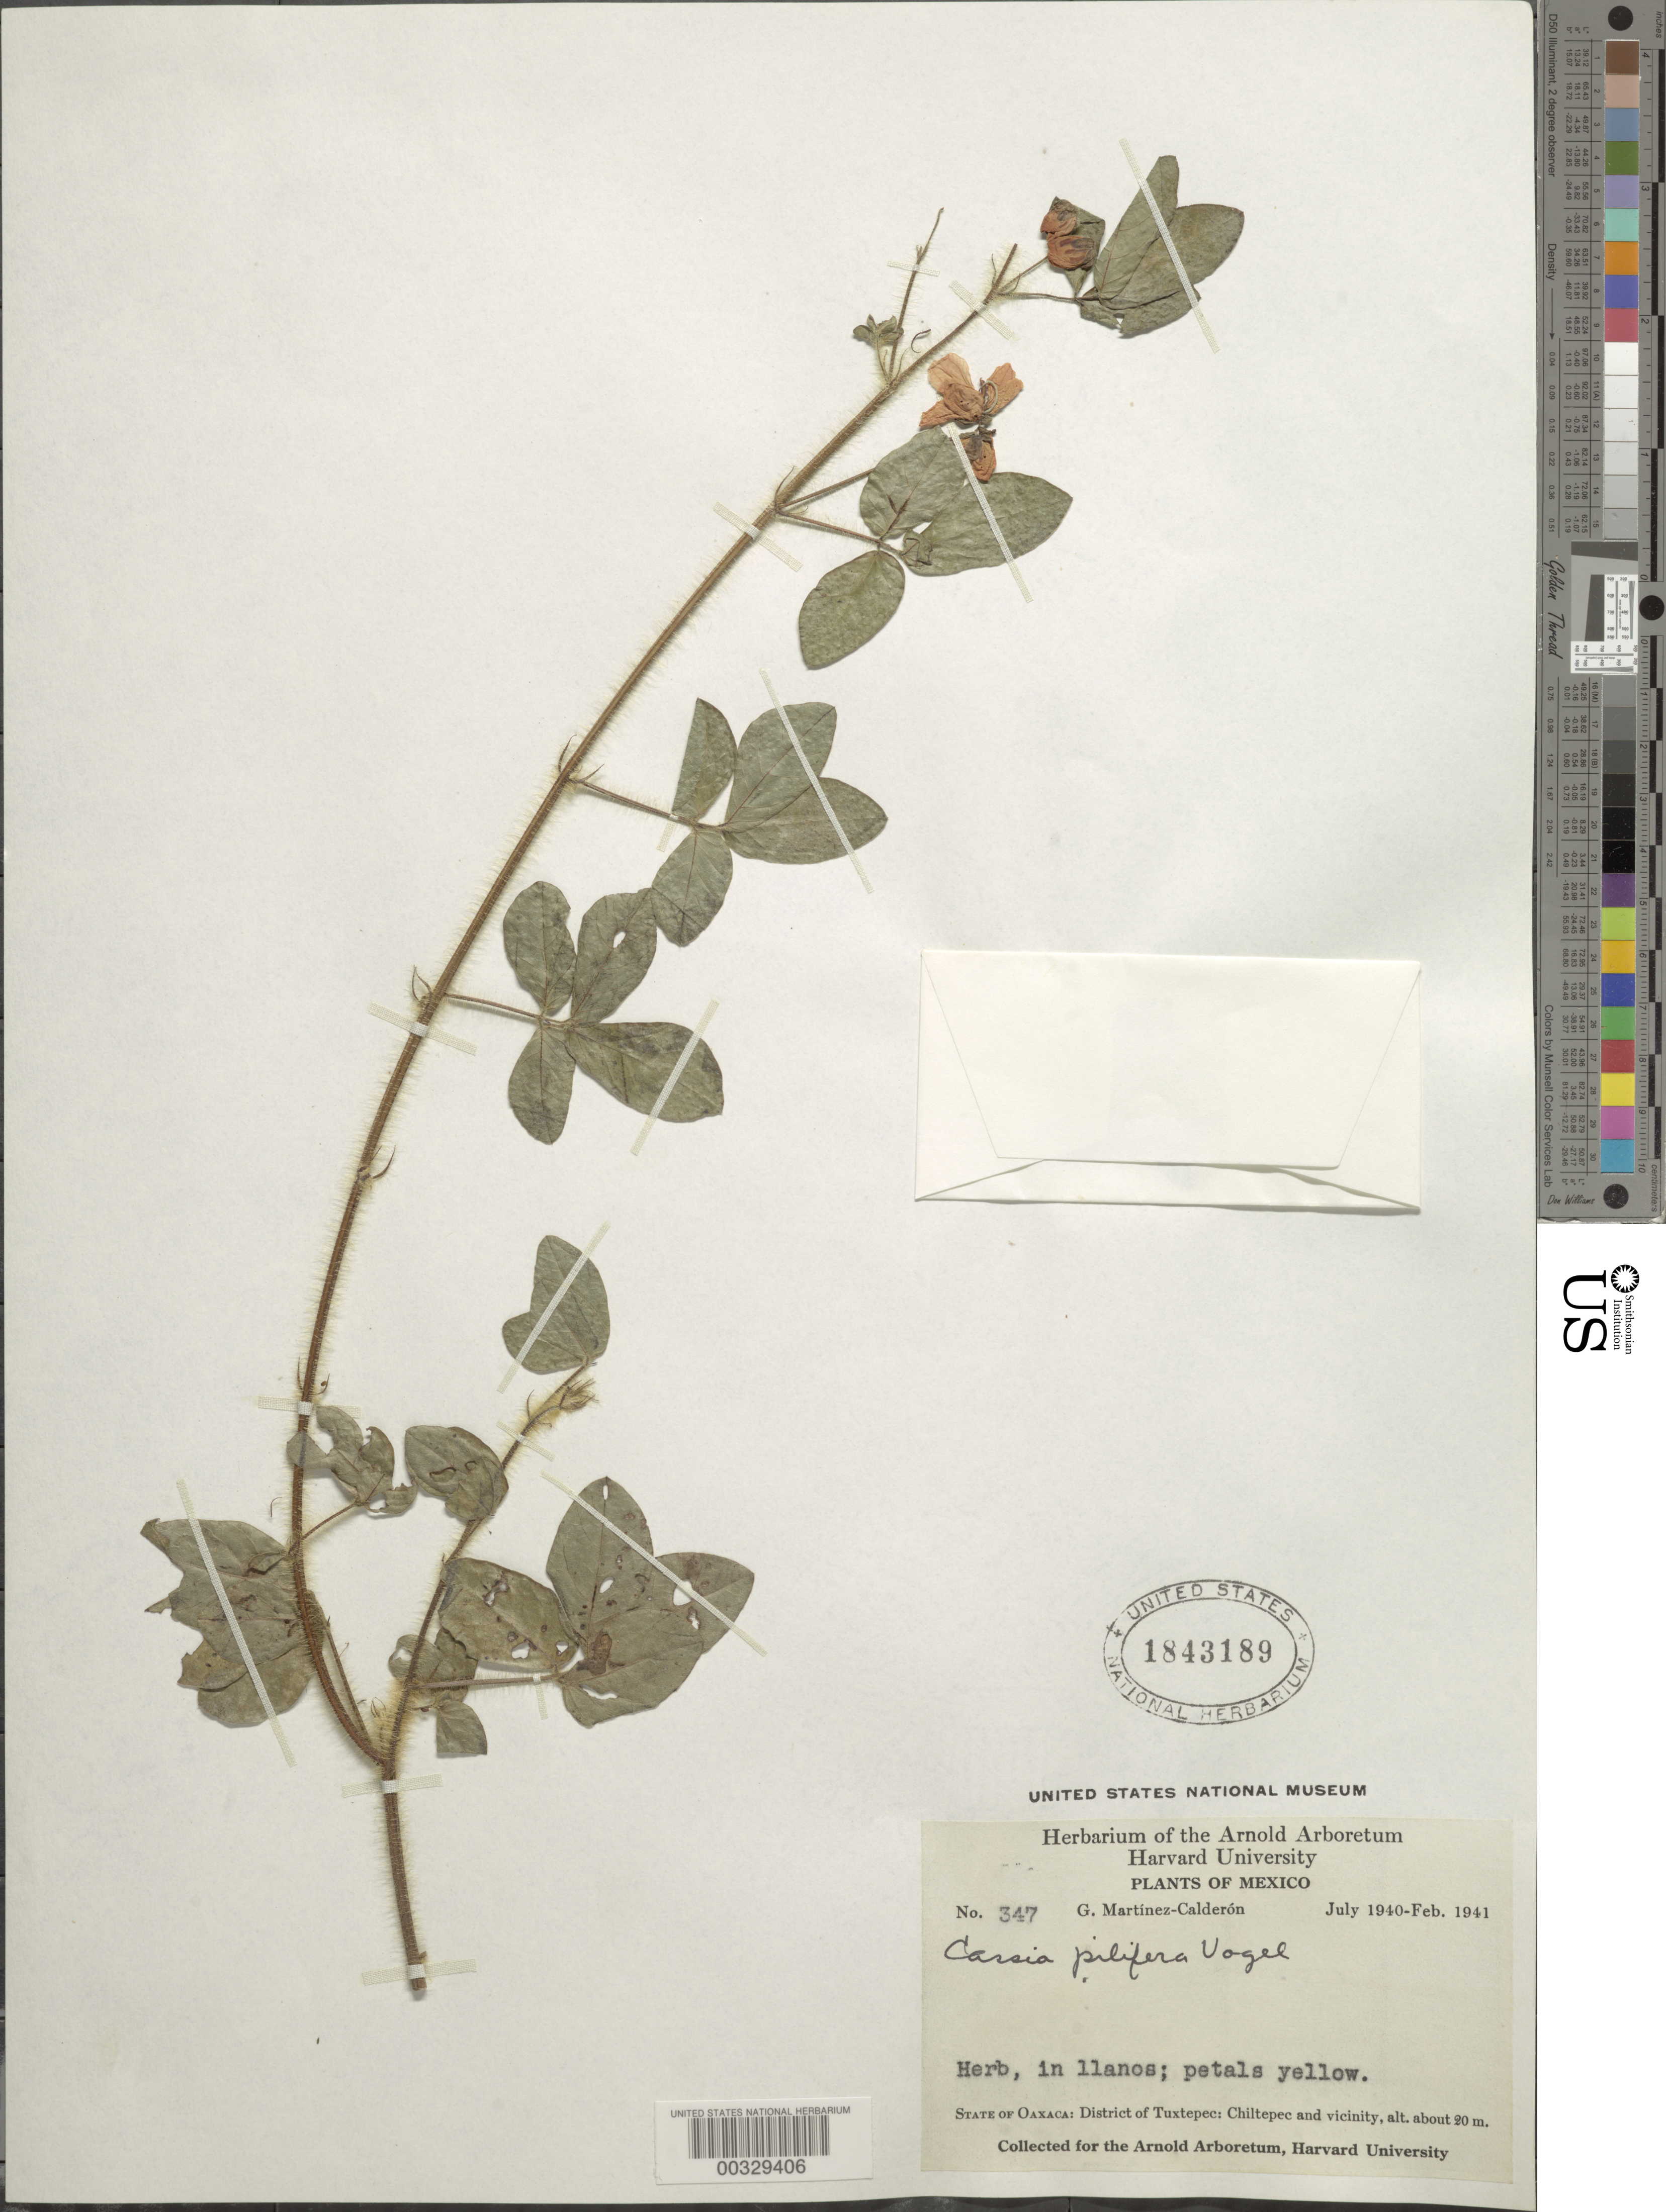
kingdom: Plantae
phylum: Tracheophyta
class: Magnoliopsida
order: Fabales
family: Fabaceae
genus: Senna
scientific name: Senna pilifera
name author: (Vogel) H.S. Irwin & Barneby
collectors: G. Martínez Calderón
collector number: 347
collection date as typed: Jul 1940 to -- Feb 1941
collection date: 1940-07/1941-02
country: Mexico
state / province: Oaxaca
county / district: San Juan Bautista Tuxtepec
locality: Tuxtepec mun. (?), Chiltepec and vicinity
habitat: In llanos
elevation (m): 20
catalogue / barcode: US 1843189